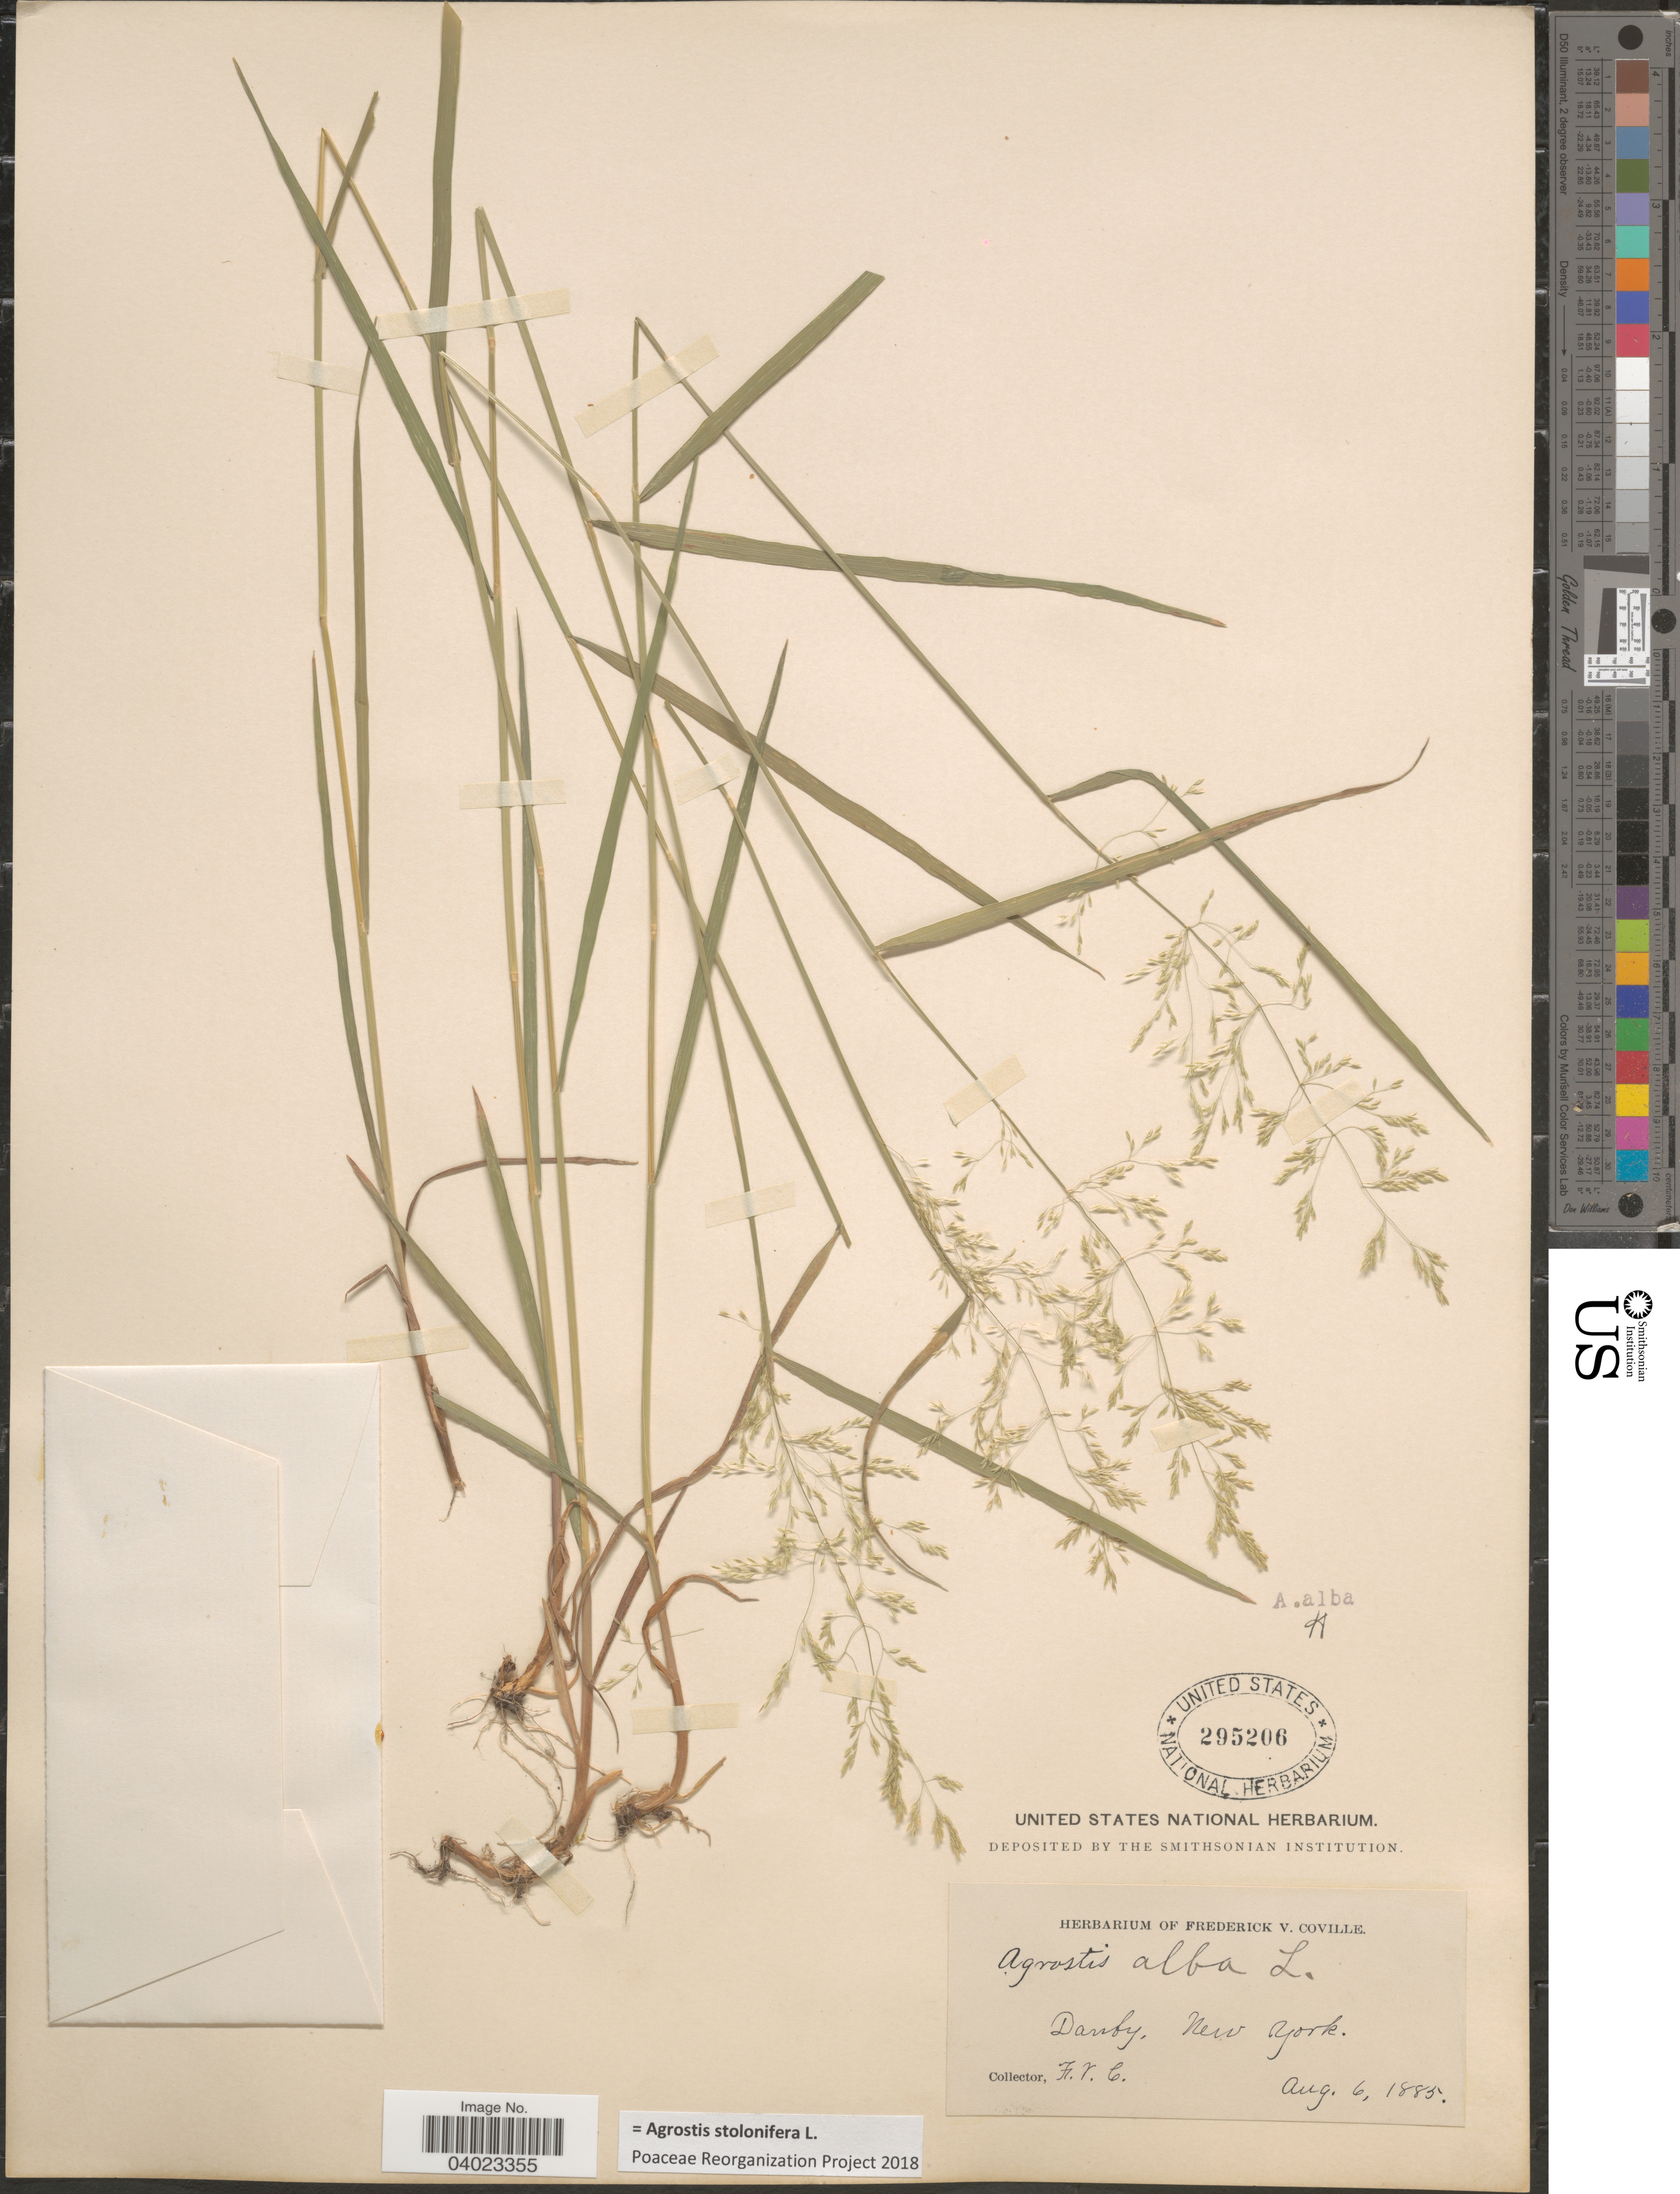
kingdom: Plantae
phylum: Tracheophyta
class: Liliopsida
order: Poales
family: Poaceae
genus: Agrostis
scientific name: Agrostis stolonifera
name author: L.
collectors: F. V. Coville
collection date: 1885-08-06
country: United States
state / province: New York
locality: Danby.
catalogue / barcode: US 295206